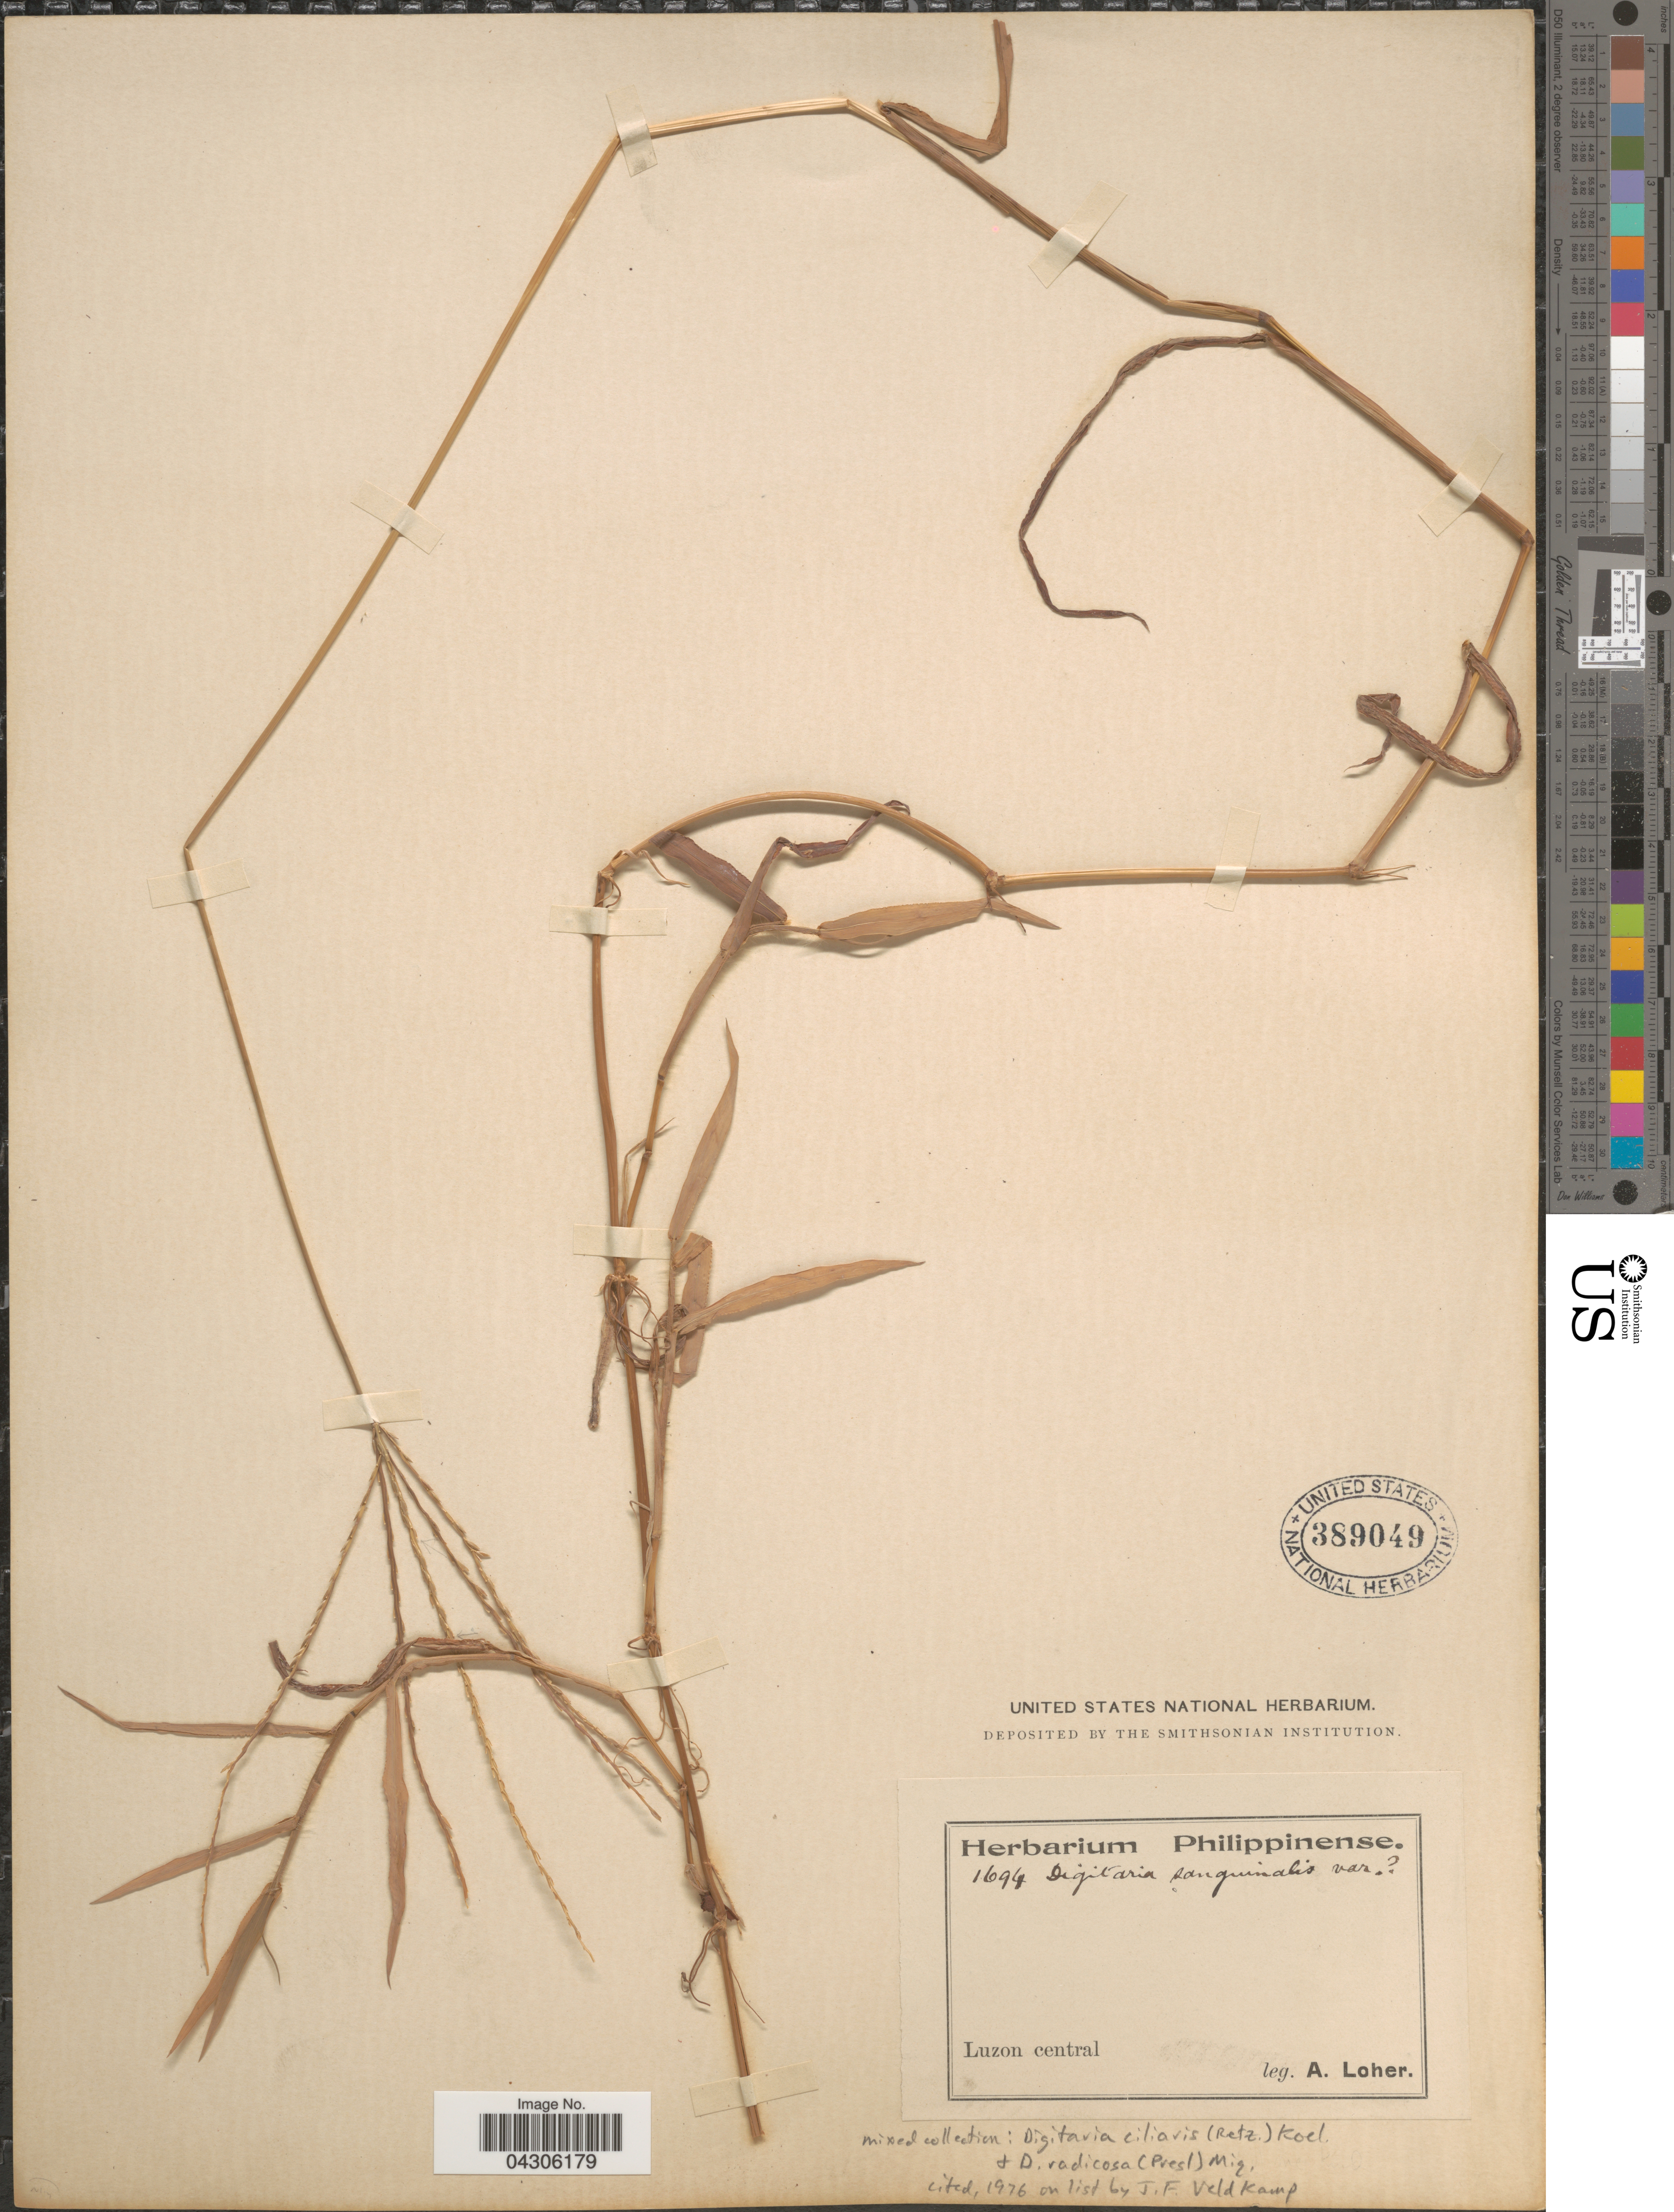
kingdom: Plantae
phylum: Tracheophyta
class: Liliopsida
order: Poales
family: Poaceae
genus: Digitaria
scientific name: Digitaria ciliaris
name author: (Retz.) Koeler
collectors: A. Loher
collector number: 1694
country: Philippines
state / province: Central Luzon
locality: Luzon central.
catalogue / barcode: US 389049